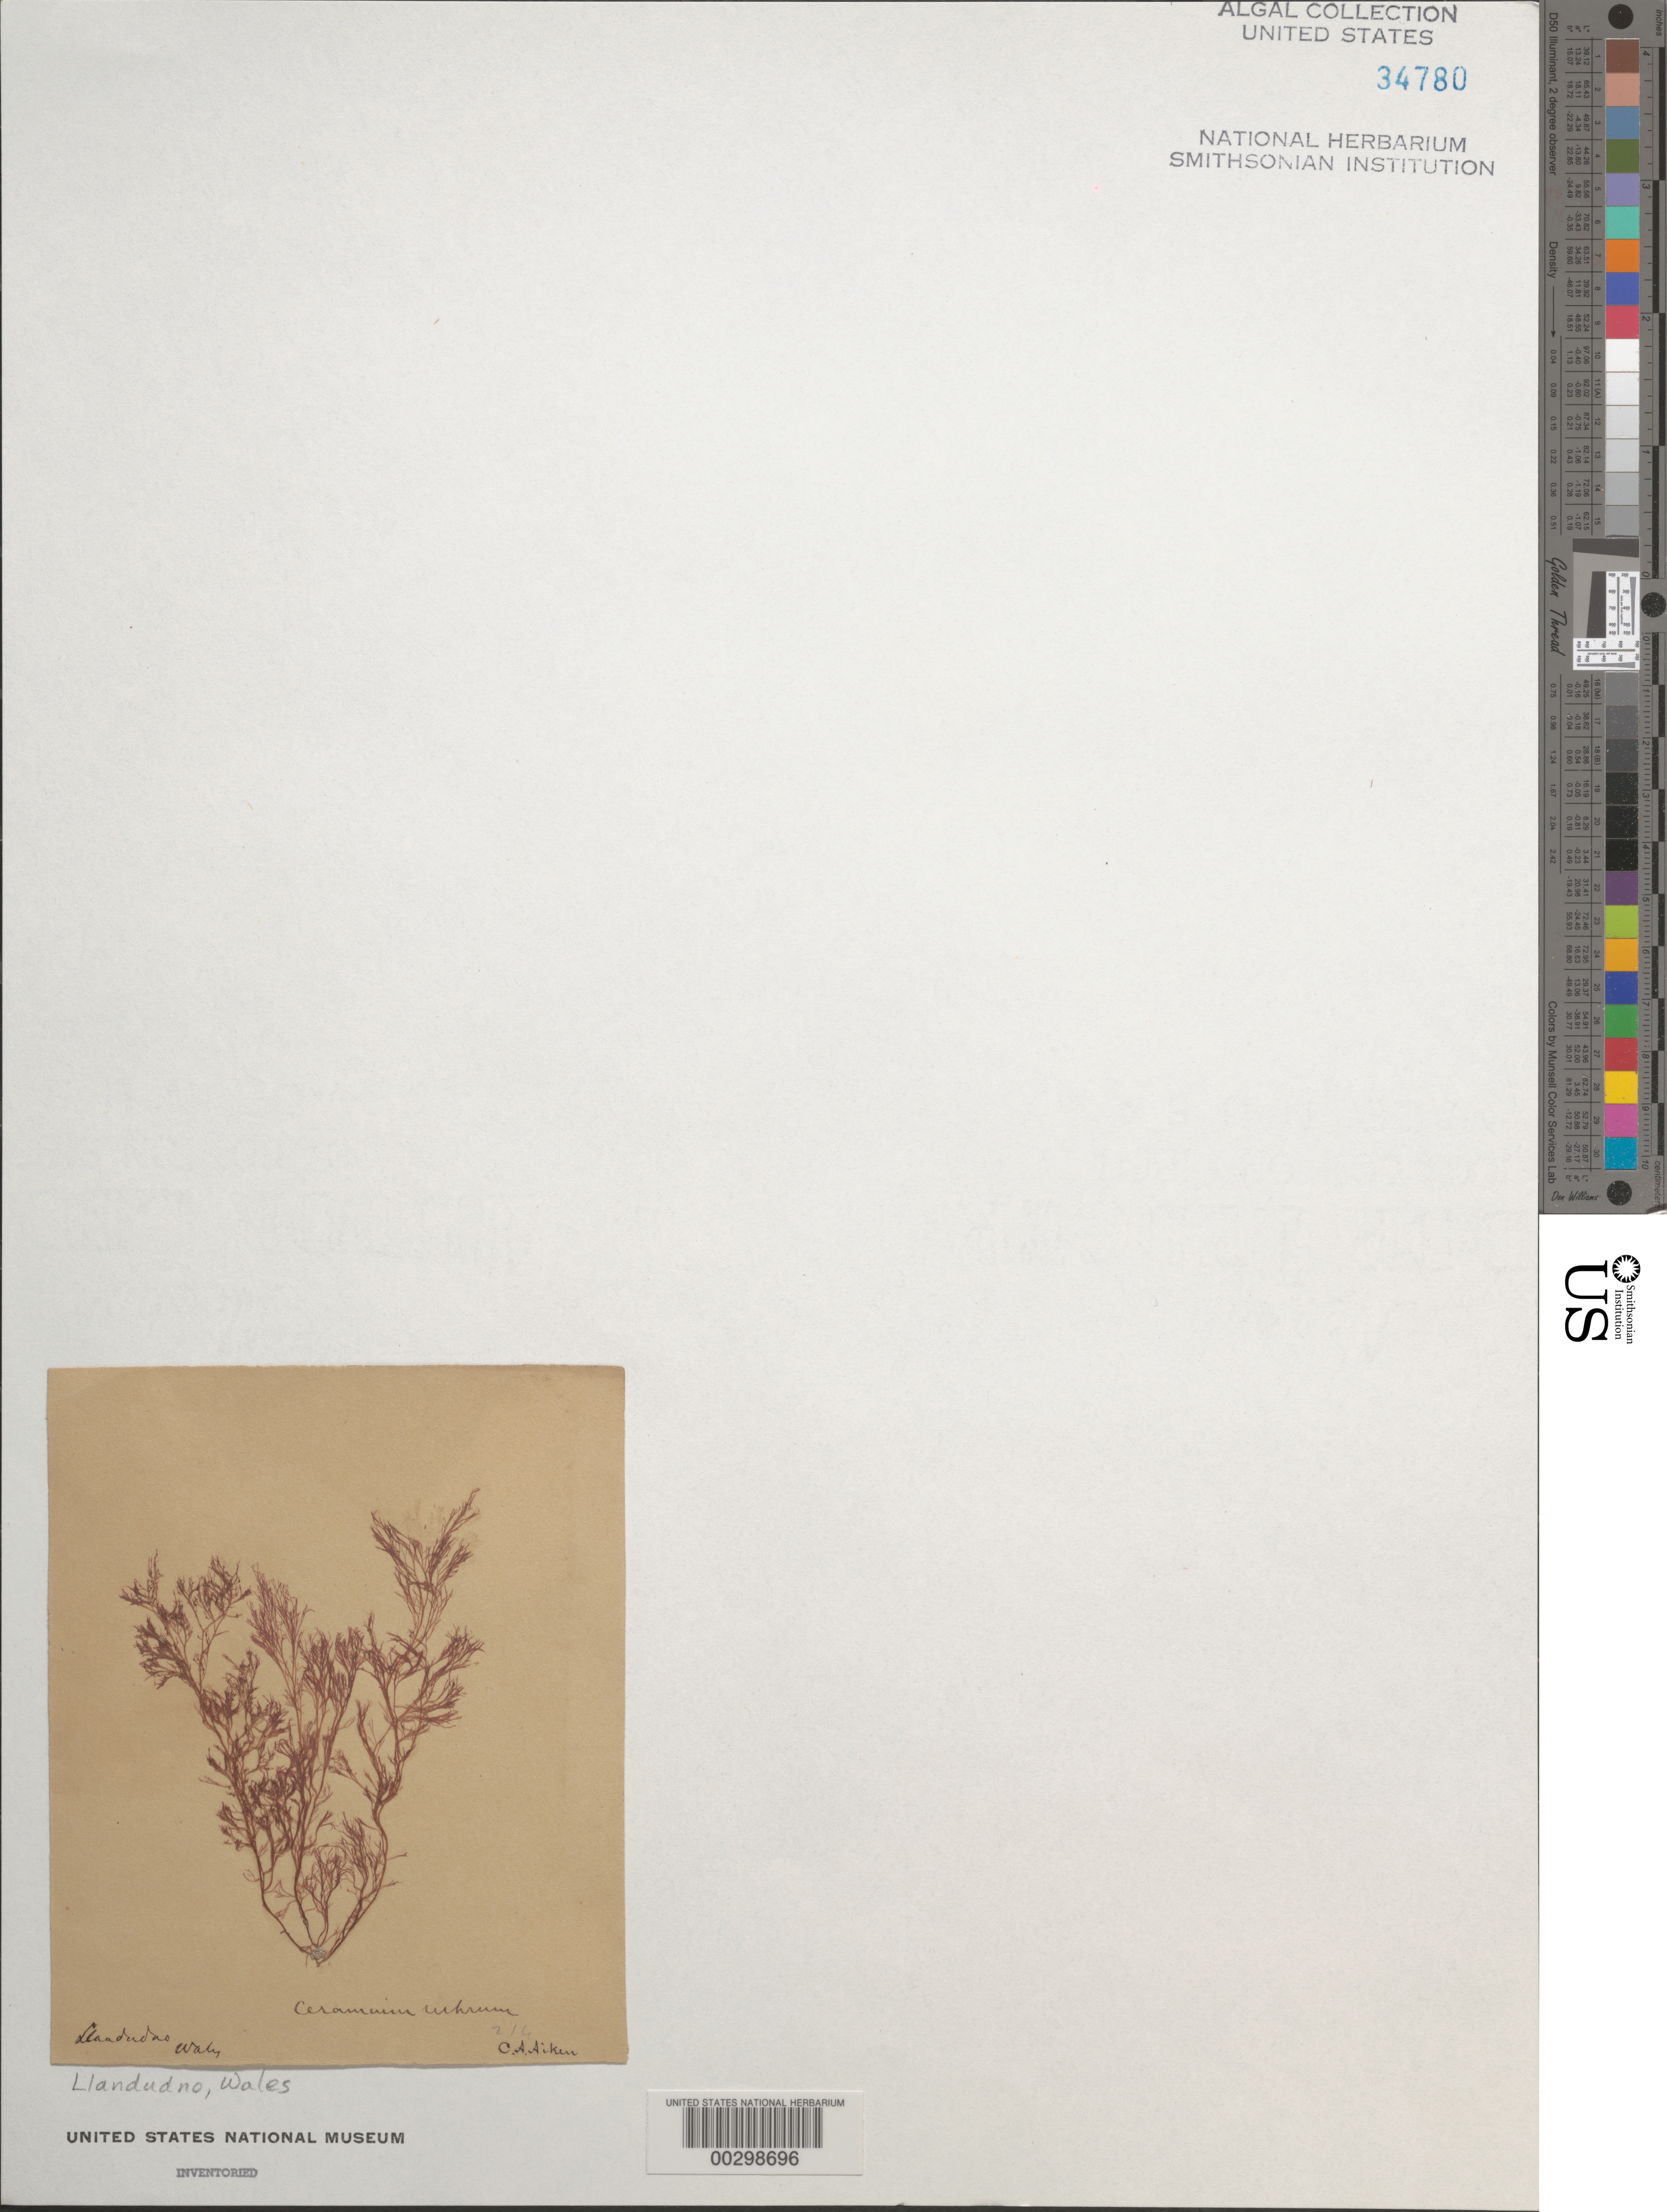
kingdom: Plantae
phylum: Rhodophyta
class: Florideophyceae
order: Ceramiales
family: Ceramiaceae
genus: Ceramium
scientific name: Ceramium rubrum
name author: C. Agardh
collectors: C. A. Aiken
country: United Kingdom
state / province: Wales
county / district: Gwynedd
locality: Llandudno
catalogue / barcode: US 34780